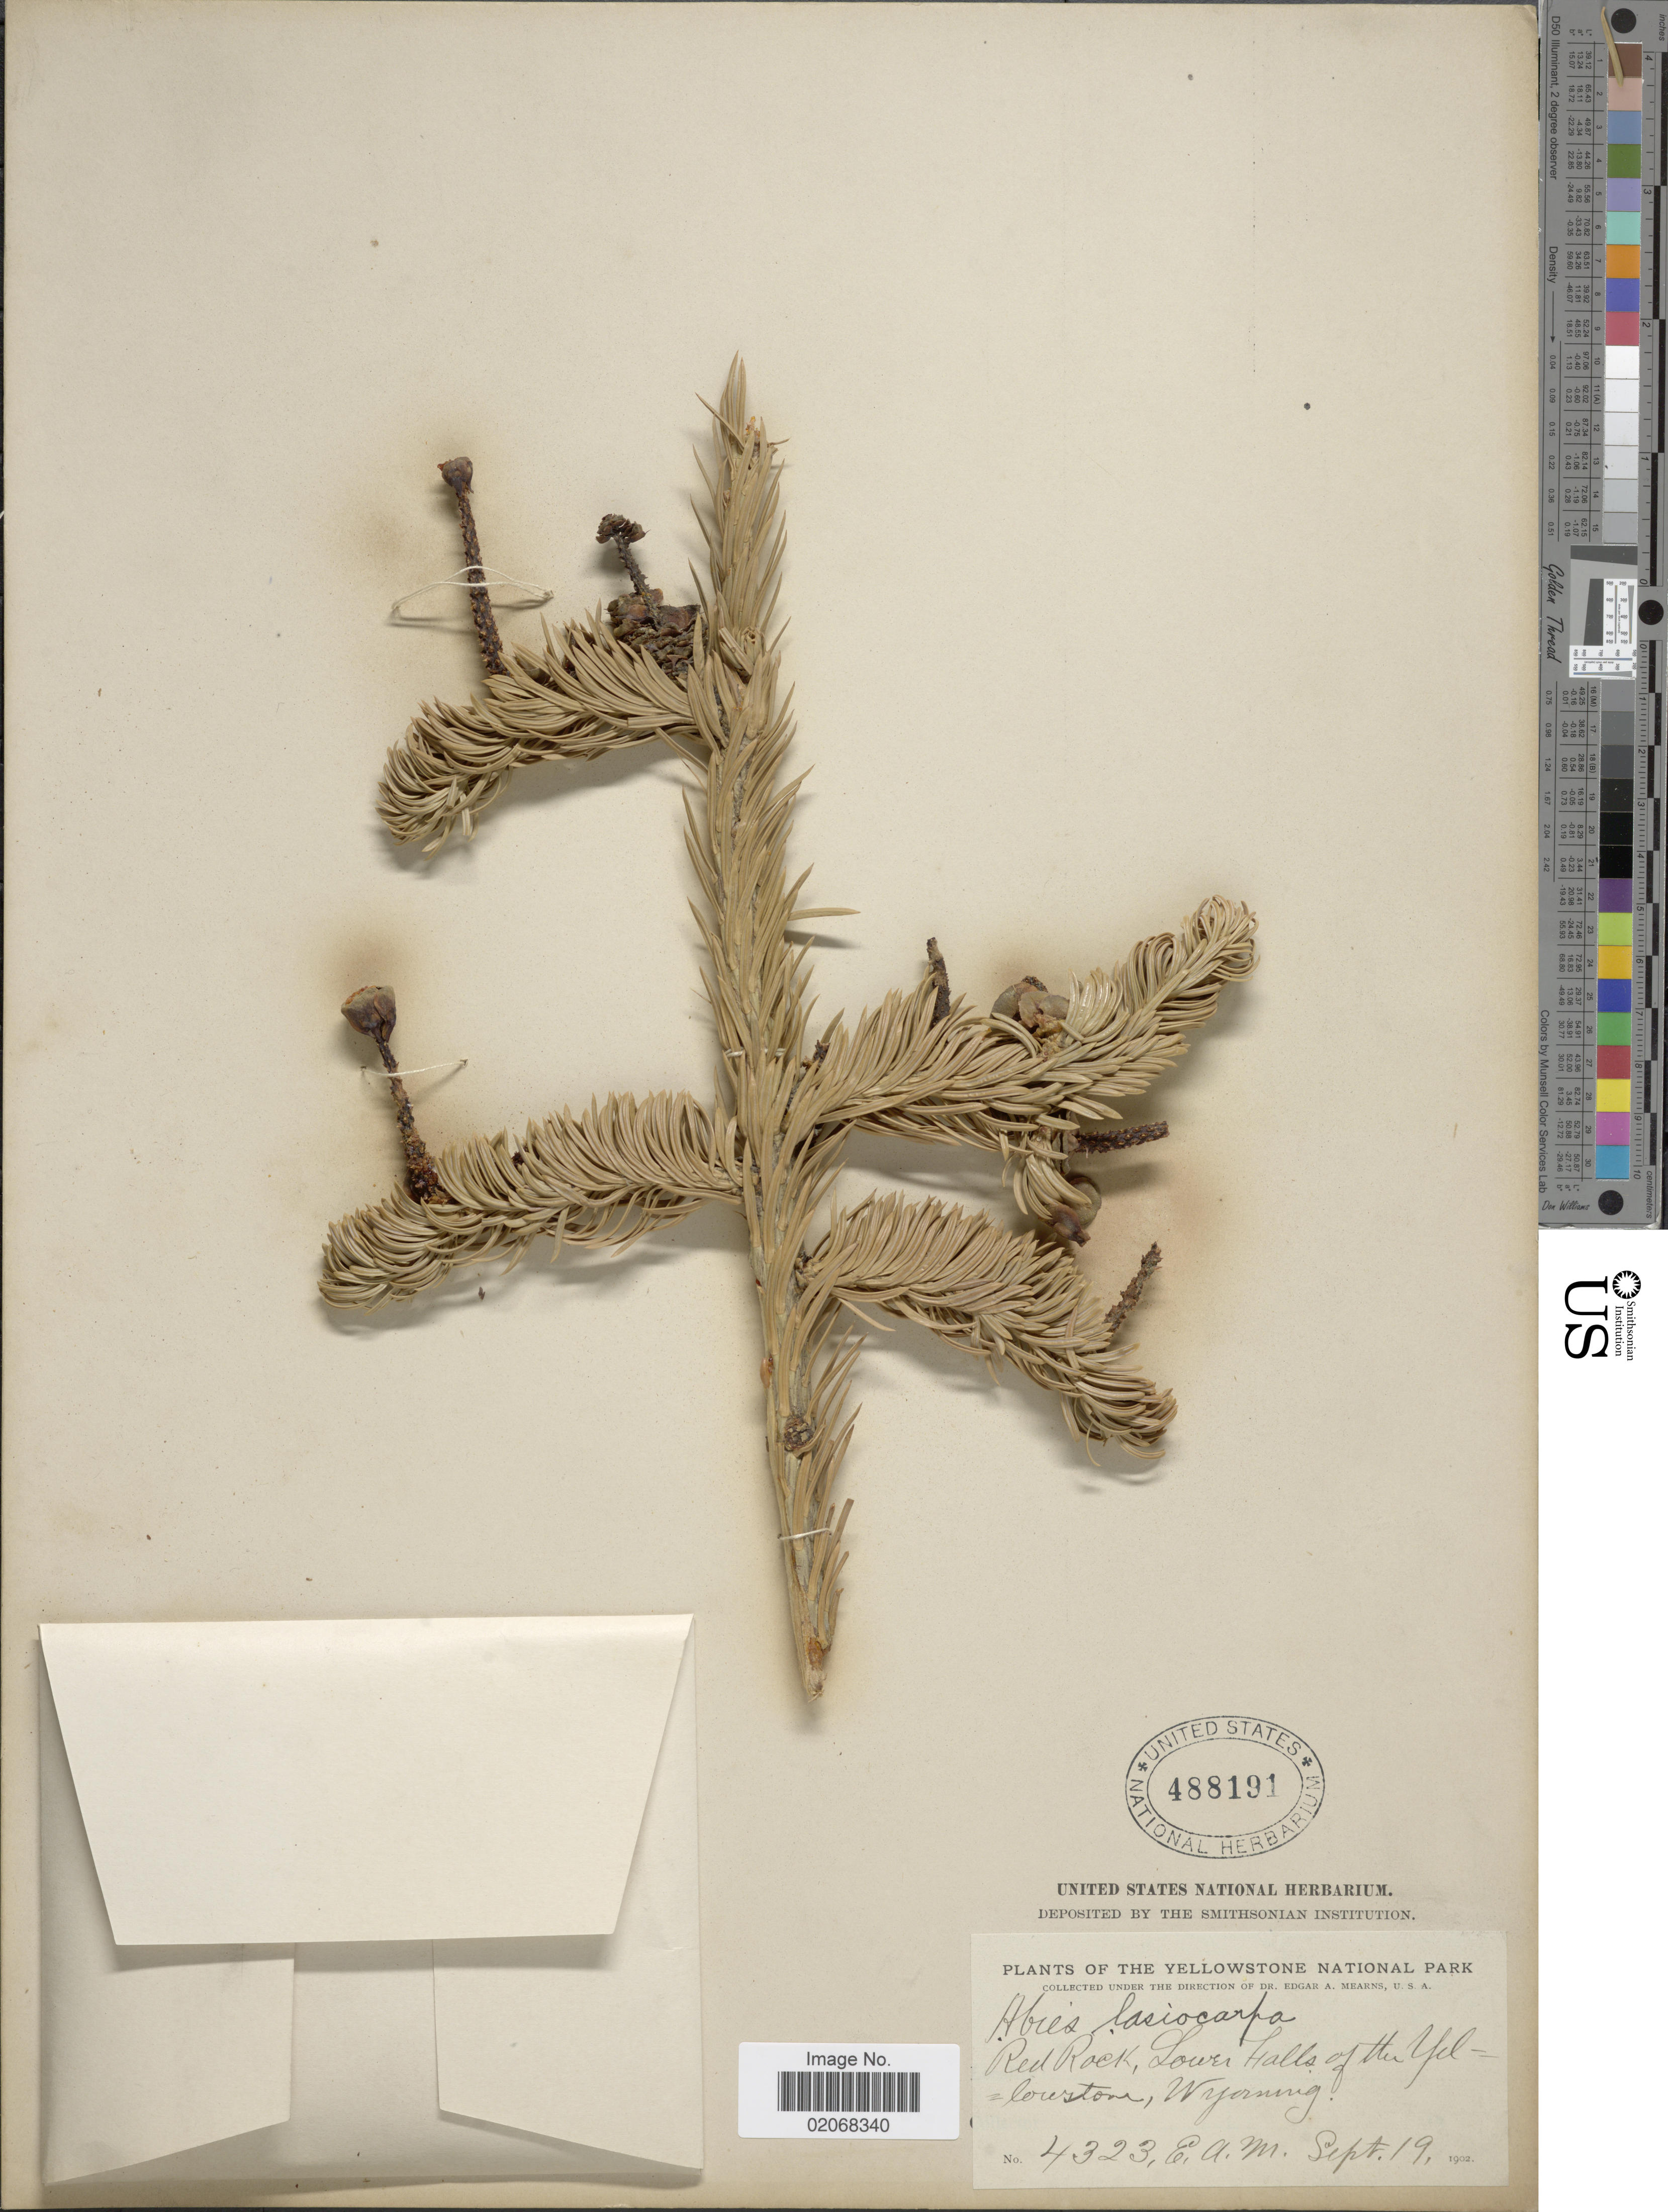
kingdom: Plantae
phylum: Tracheophyta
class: Pinopsida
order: Pinales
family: Pinaceae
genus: Abies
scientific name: Abies lasiocarpa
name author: (Hook.) Nutt.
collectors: E. A. Mearns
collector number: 4323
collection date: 1902-09-19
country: United States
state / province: Wyoming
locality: The Yellowstone National Park, Red Rock, Lower Halls of the Yellowstone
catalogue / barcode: US 488191